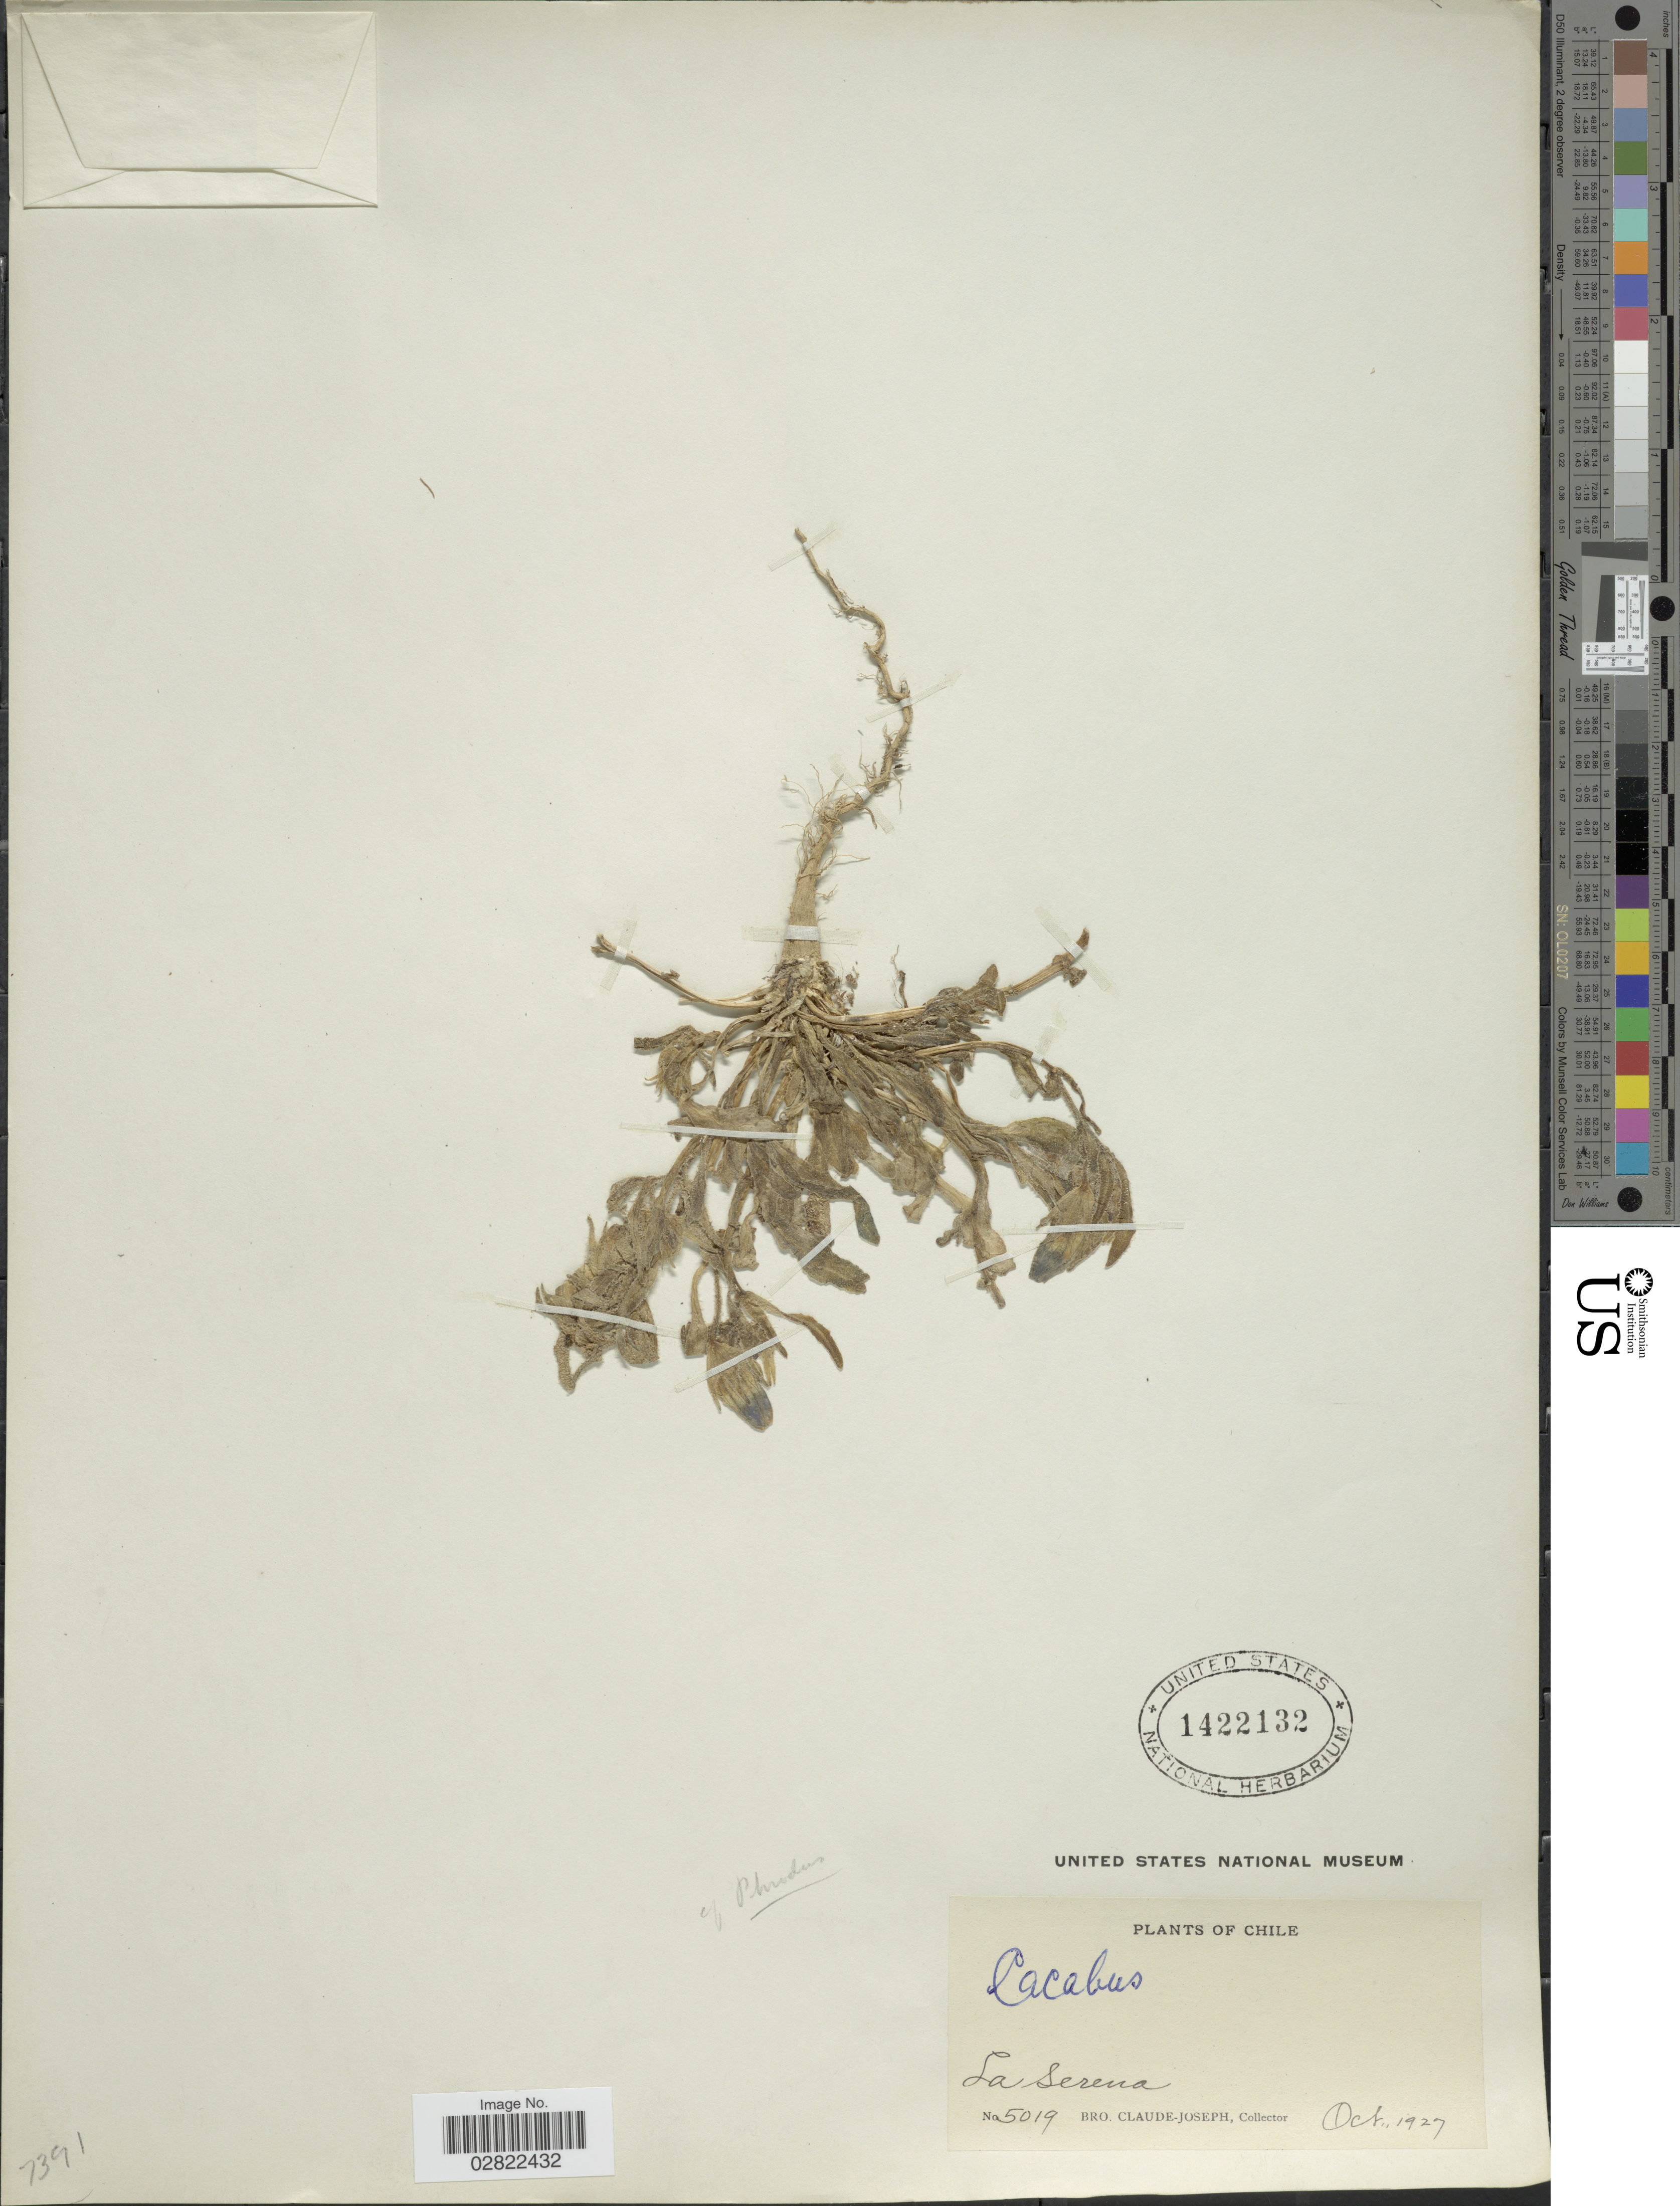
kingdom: Plantae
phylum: Tracheophyta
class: Magnoliopsida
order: Solanales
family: Solanaceae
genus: Exodeconus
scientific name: Exodeconus sp.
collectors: Bro. Claude-Joseph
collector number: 5019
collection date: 1927-10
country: Chile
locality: La Serena.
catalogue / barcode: US 1422132